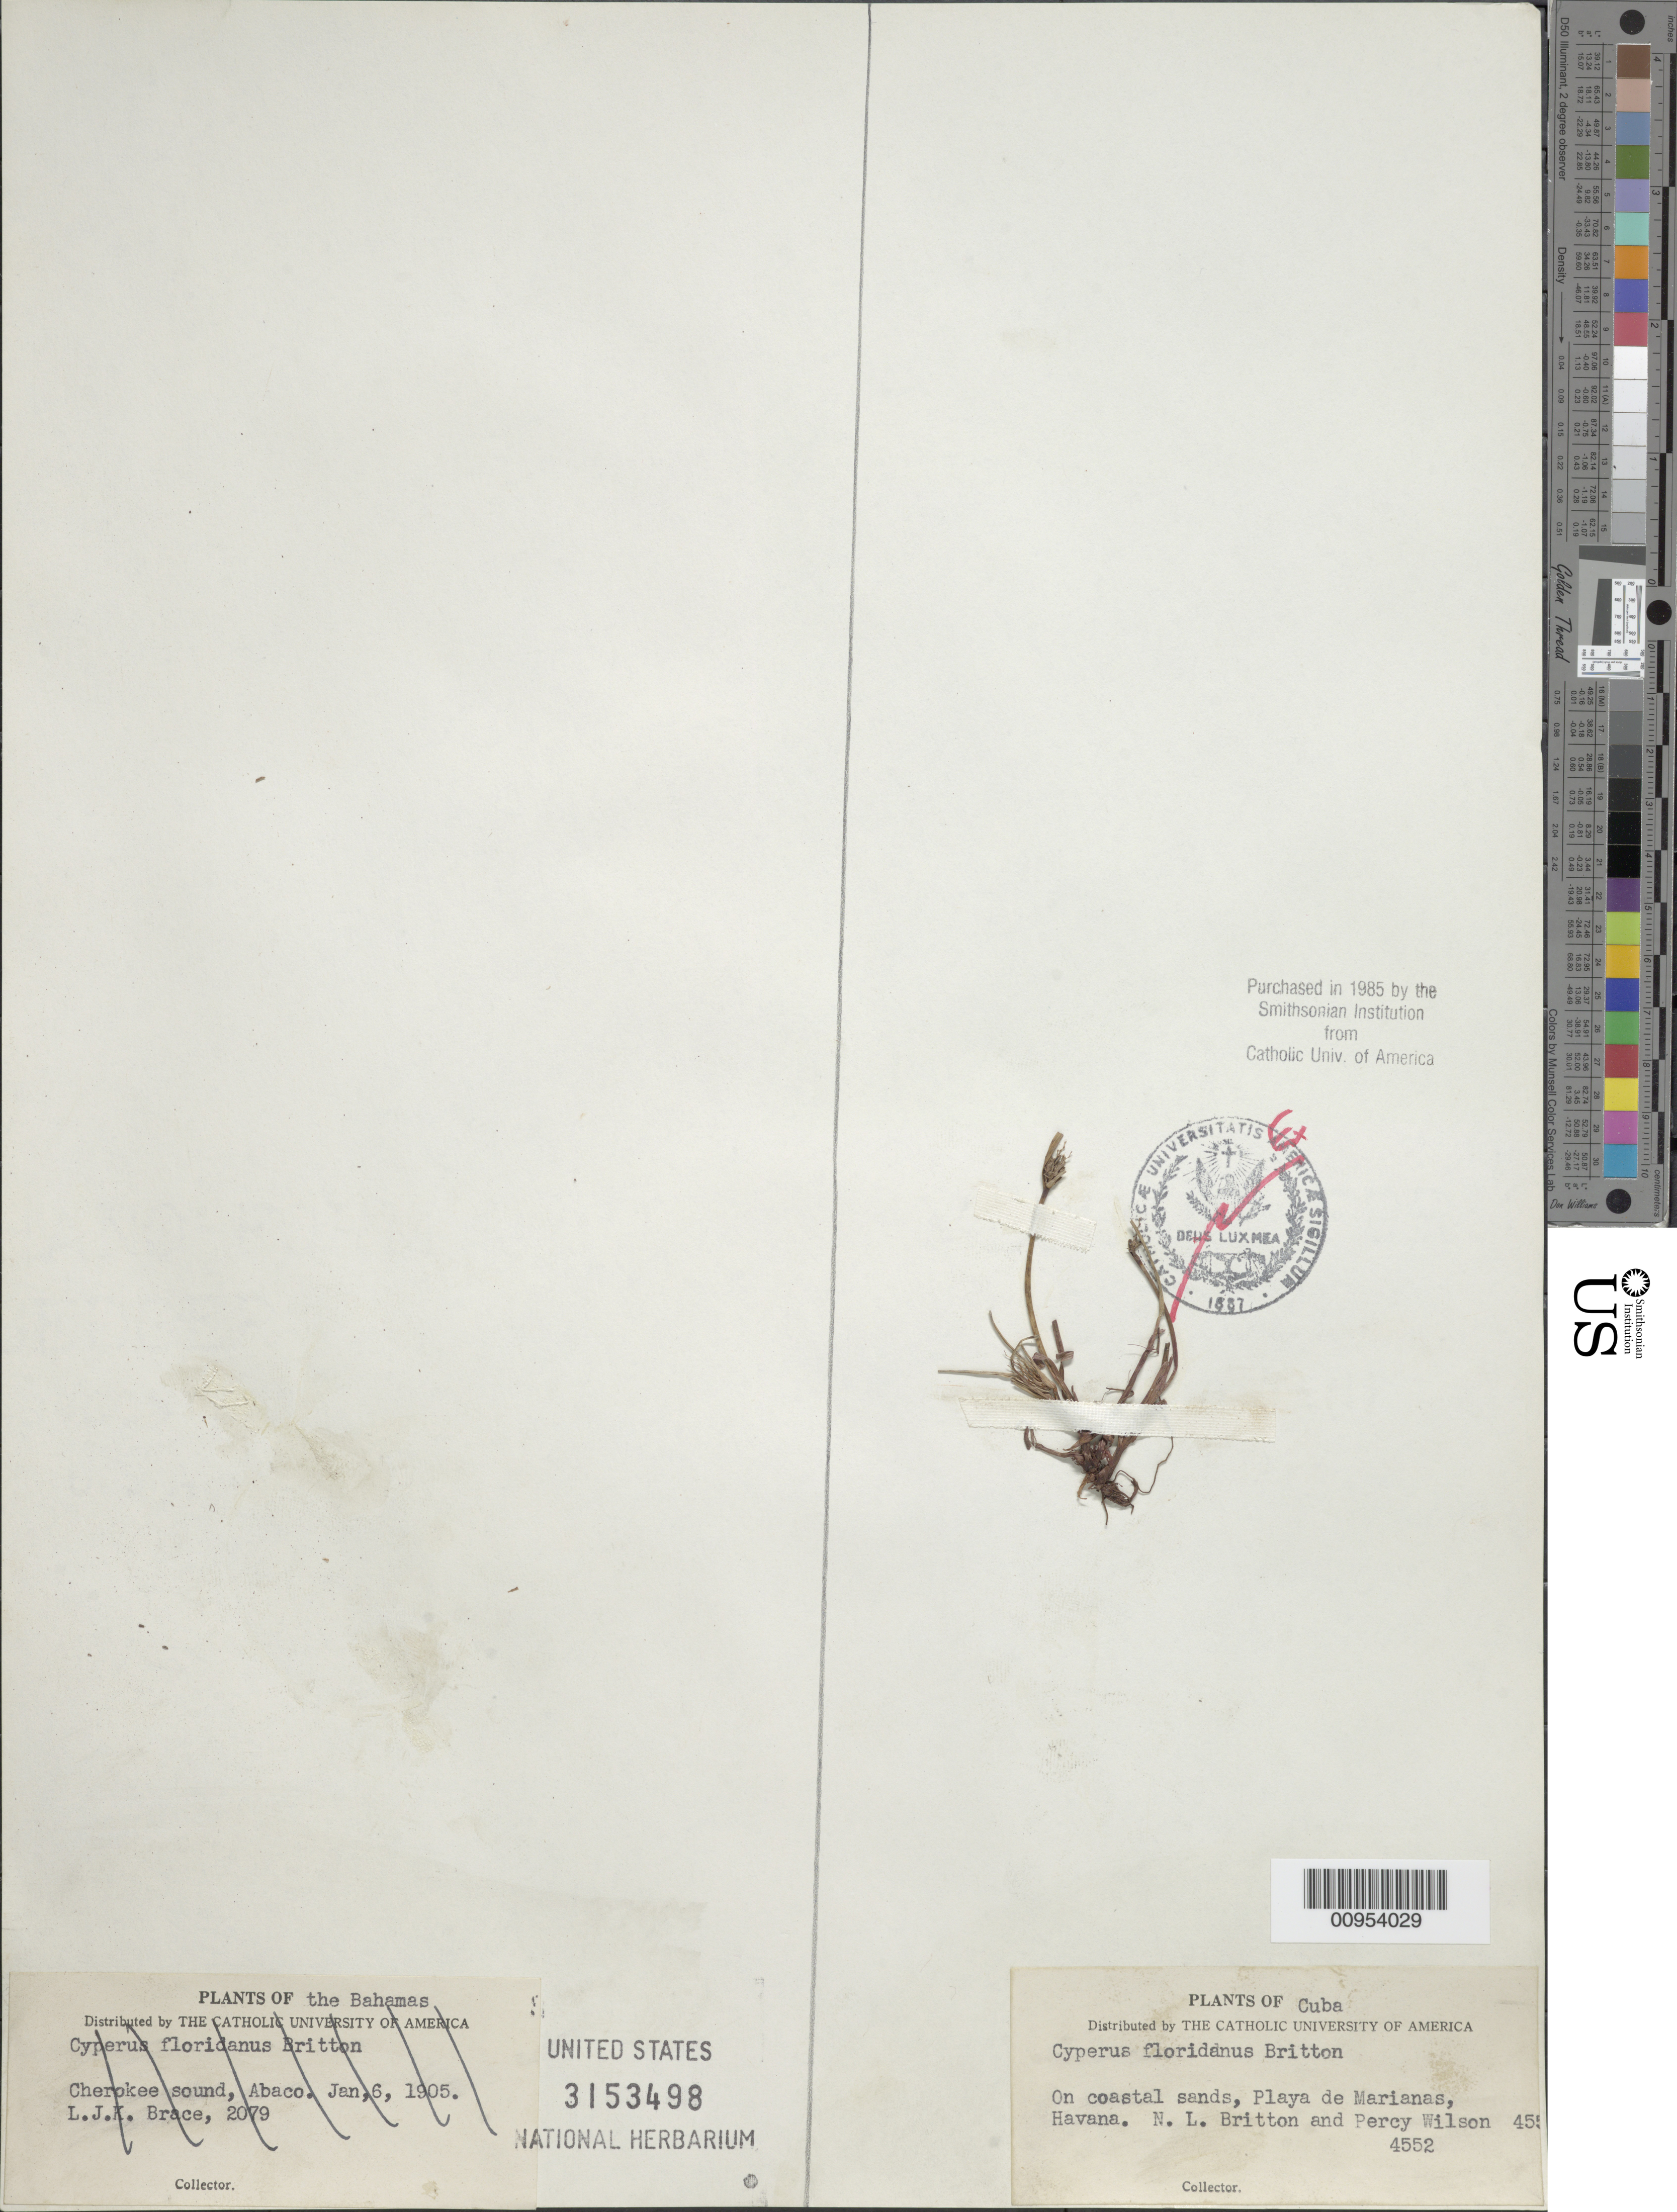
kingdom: Plantae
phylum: Tracheophyta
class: Liliopsida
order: Poales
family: Cyperaceae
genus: Cyperus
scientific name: Cyperus floridanus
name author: Britton in Small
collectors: N. Britton & P. Wilson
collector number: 4552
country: Cuba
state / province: La Habana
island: Cuba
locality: Playa de Marianas, Havana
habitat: On coastal sands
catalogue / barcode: US 3153498